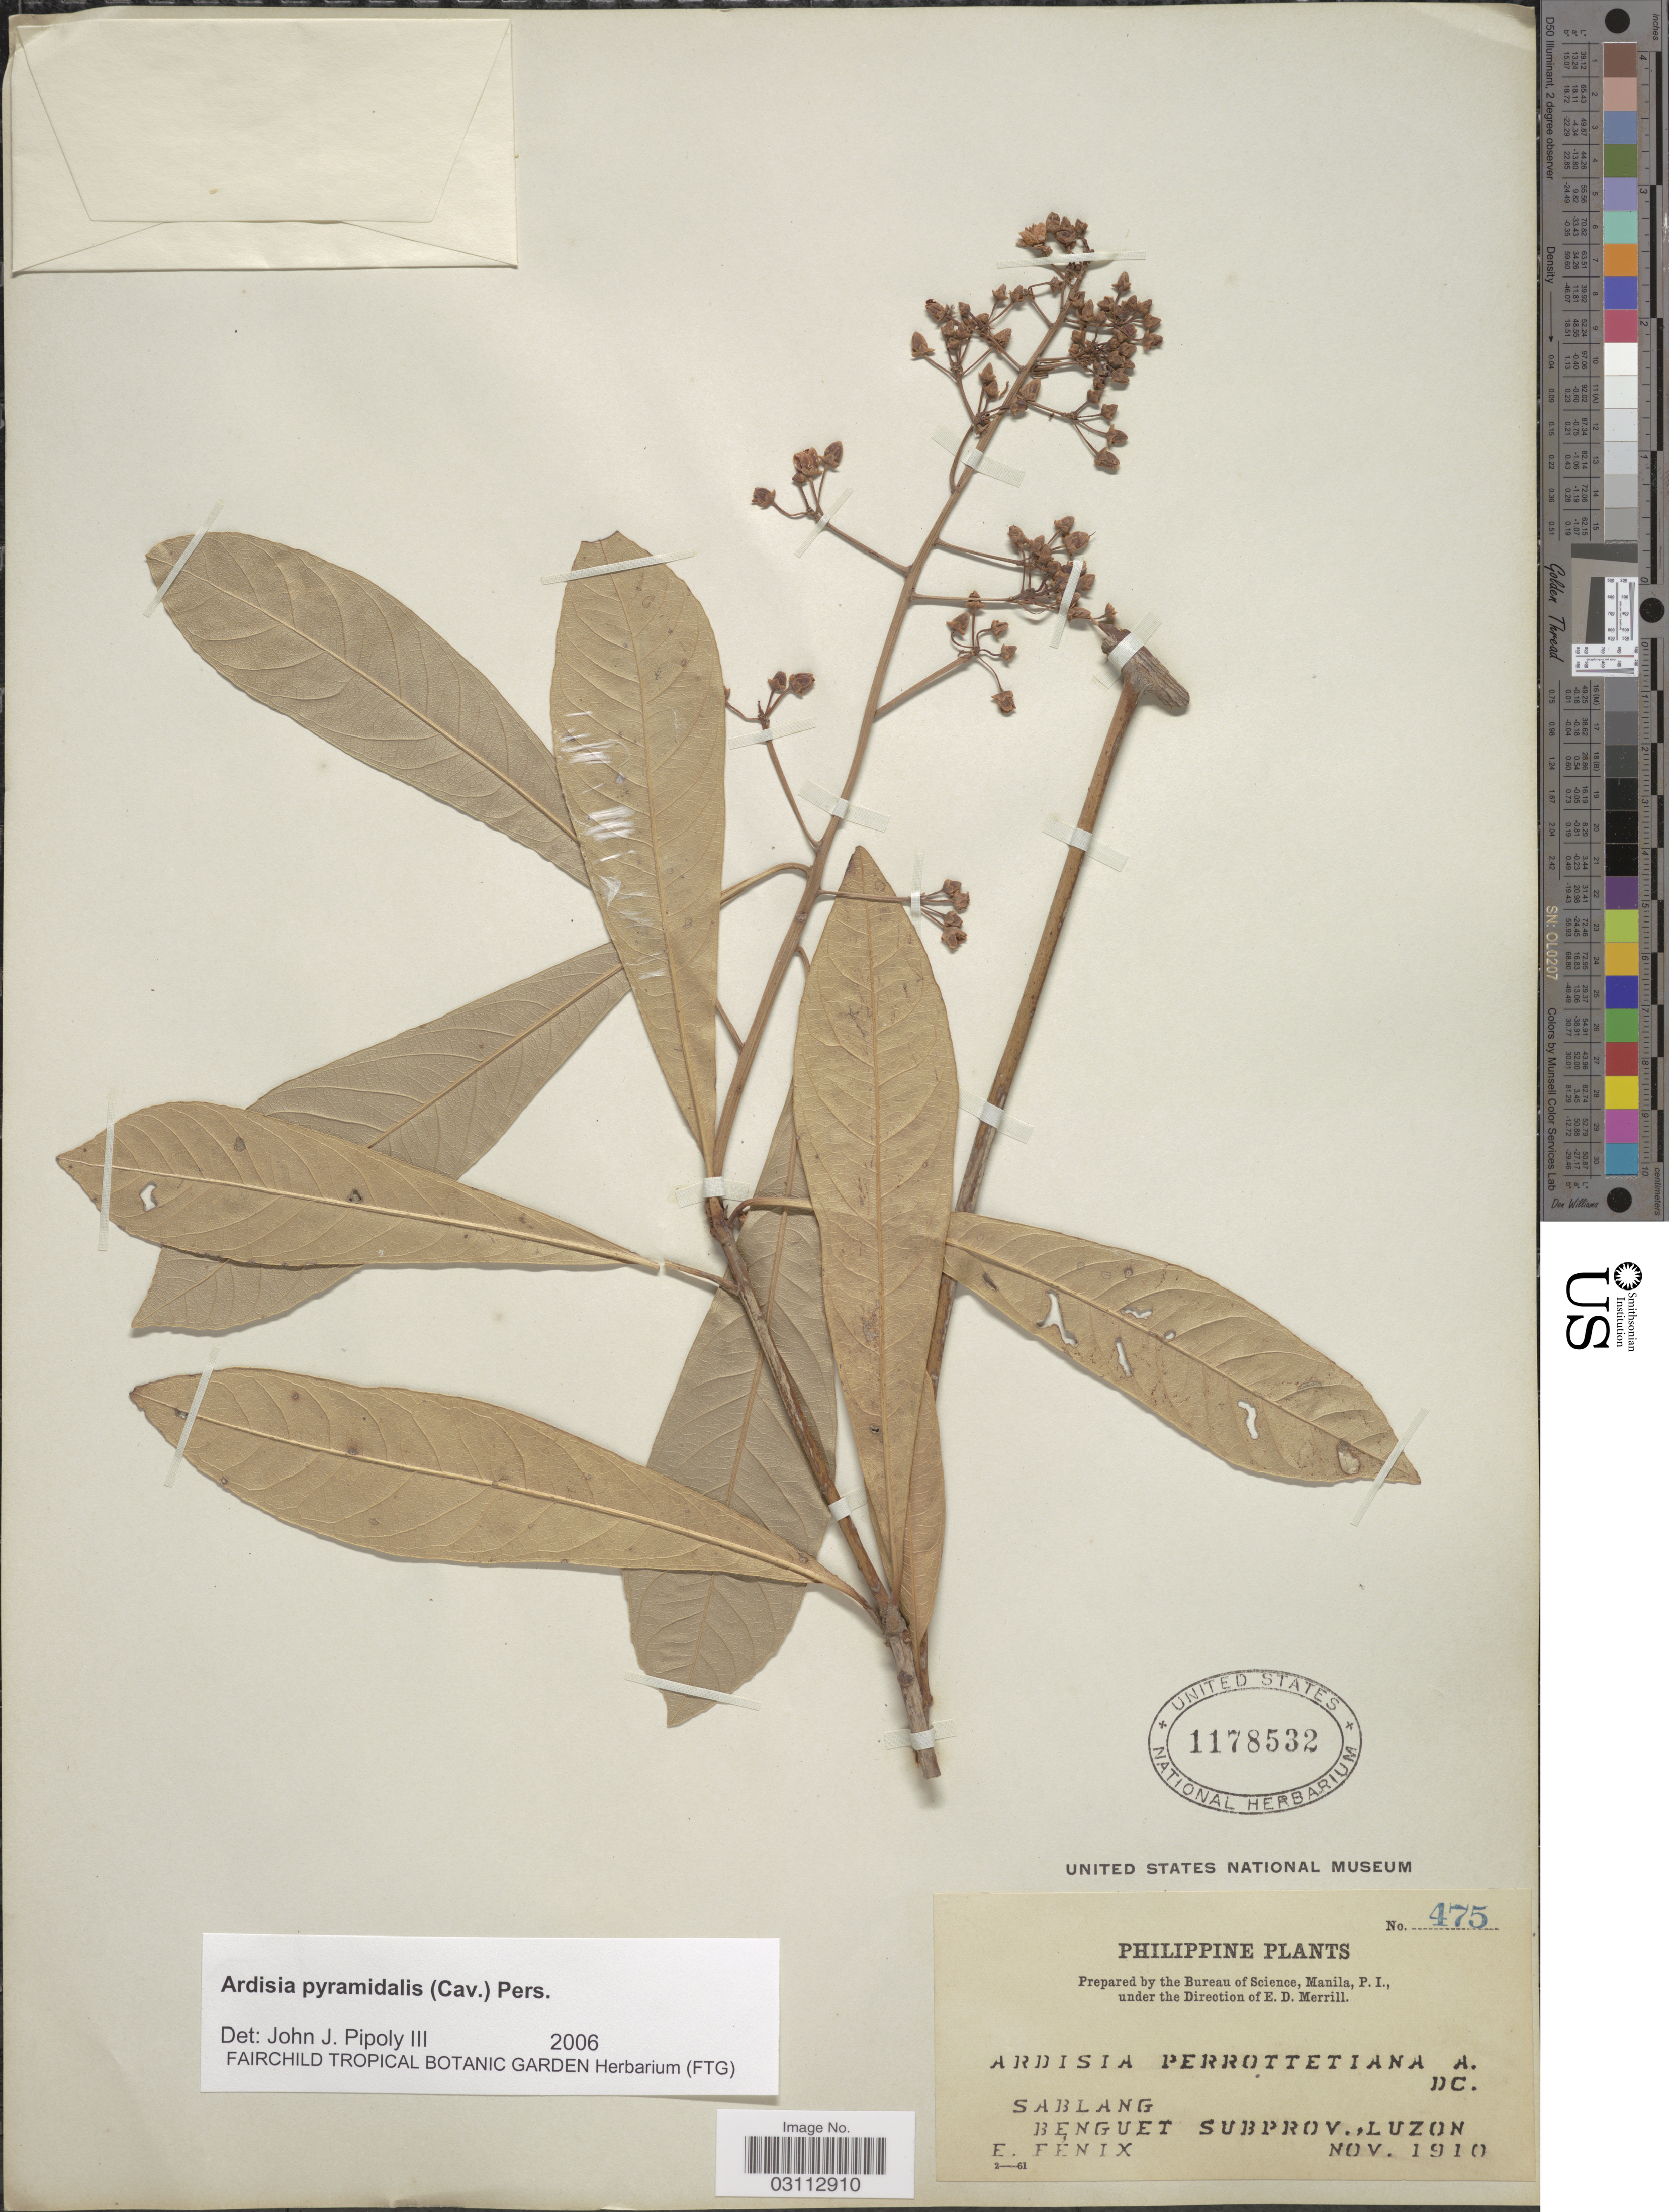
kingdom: Plantae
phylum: Tracheophyta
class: Magnoliopsida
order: Ericales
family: Primulaceae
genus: Ardisia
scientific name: Ardisia pyramidalis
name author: (Cav.) Pers.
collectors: E. Fénix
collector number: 475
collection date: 1910-11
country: Philippines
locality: Sablang. Benguet subprov., Luzon.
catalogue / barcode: US 1178532